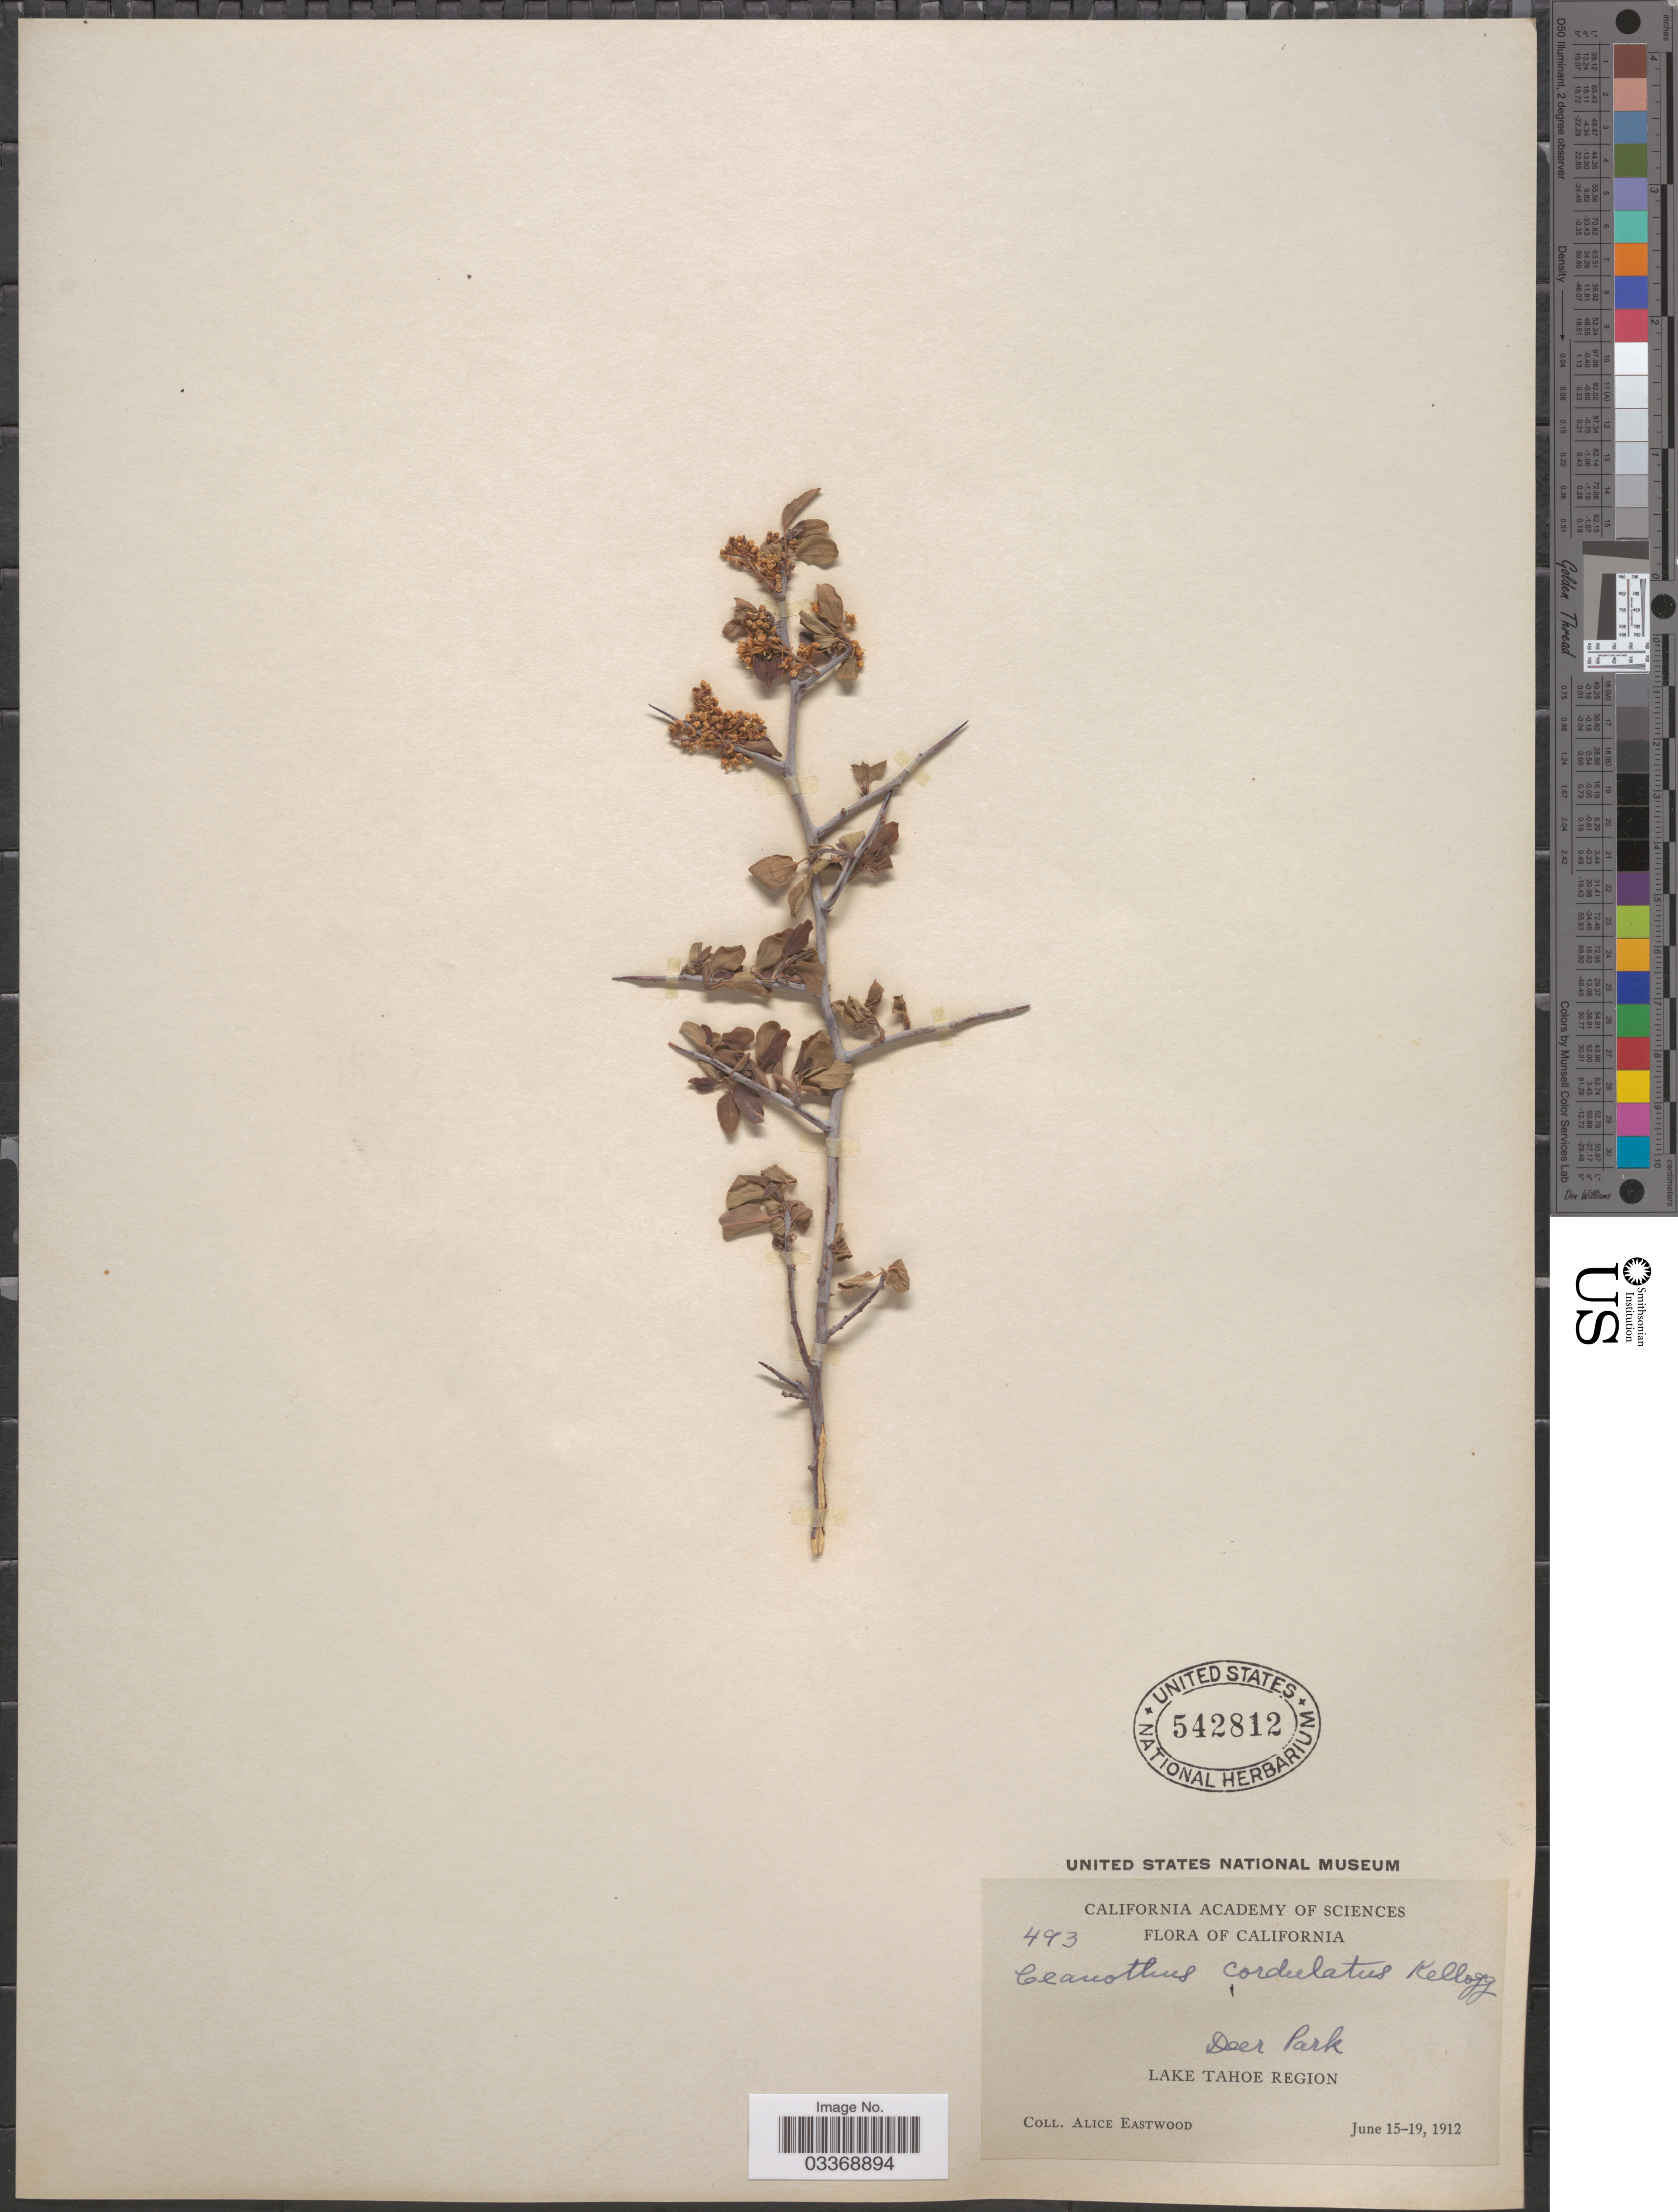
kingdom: Plantae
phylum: Tracheophyta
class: Magnoliopsida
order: Rosales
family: Rhamnaceae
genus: Ceanothus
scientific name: Ceanothus cordulatus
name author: Kellogg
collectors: A. Eastwood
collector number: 493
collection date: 1912-06-15/1912-06-19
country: United States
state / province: California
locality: Deer Park. Lake Tahoe Region.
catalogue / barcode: US 542812